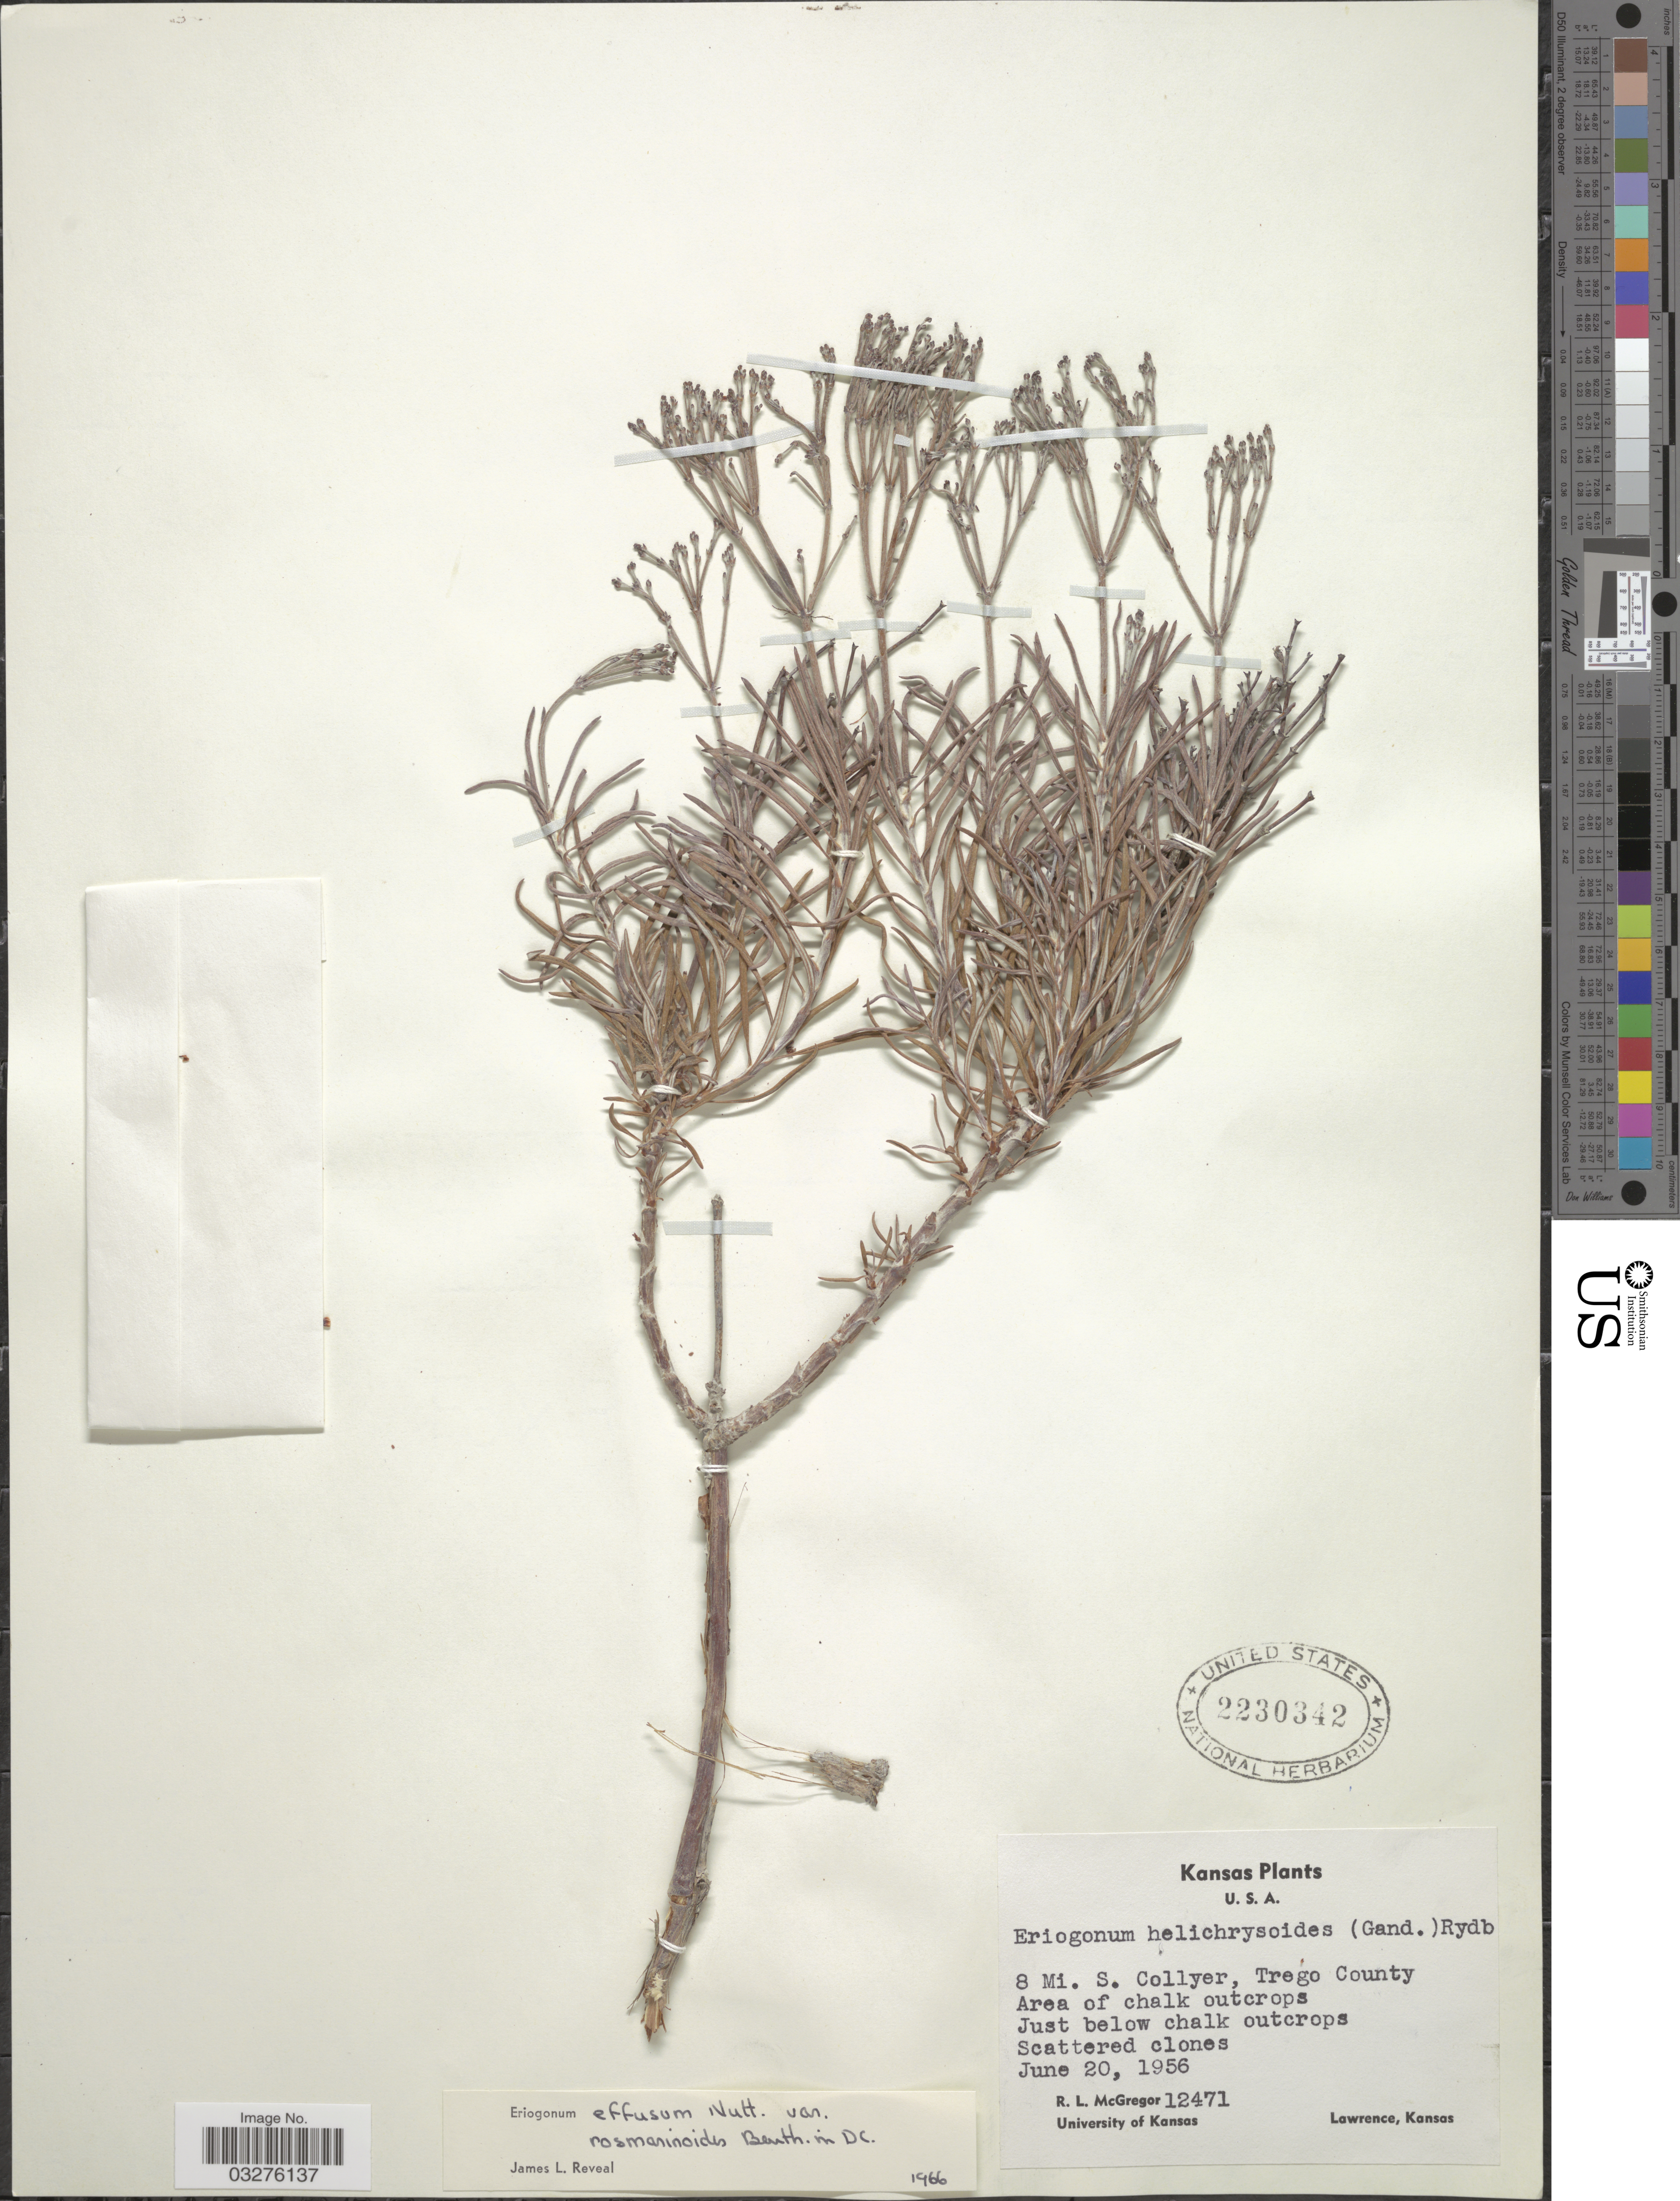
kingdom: Plantae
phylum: Tracheophyta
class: Magnoliopsida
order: Caryophyllales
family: Polygonaceae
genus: Eriogonum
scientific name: Eriogonum effusum var. rosmarinoides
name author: Benth.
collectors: R. McGregor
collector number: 12471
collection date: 1956-06-20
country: United States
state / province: Kansas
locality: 8 Mi. S. Collyer, Trego County, Area of chalk outcrops.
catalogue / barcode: US 2230342